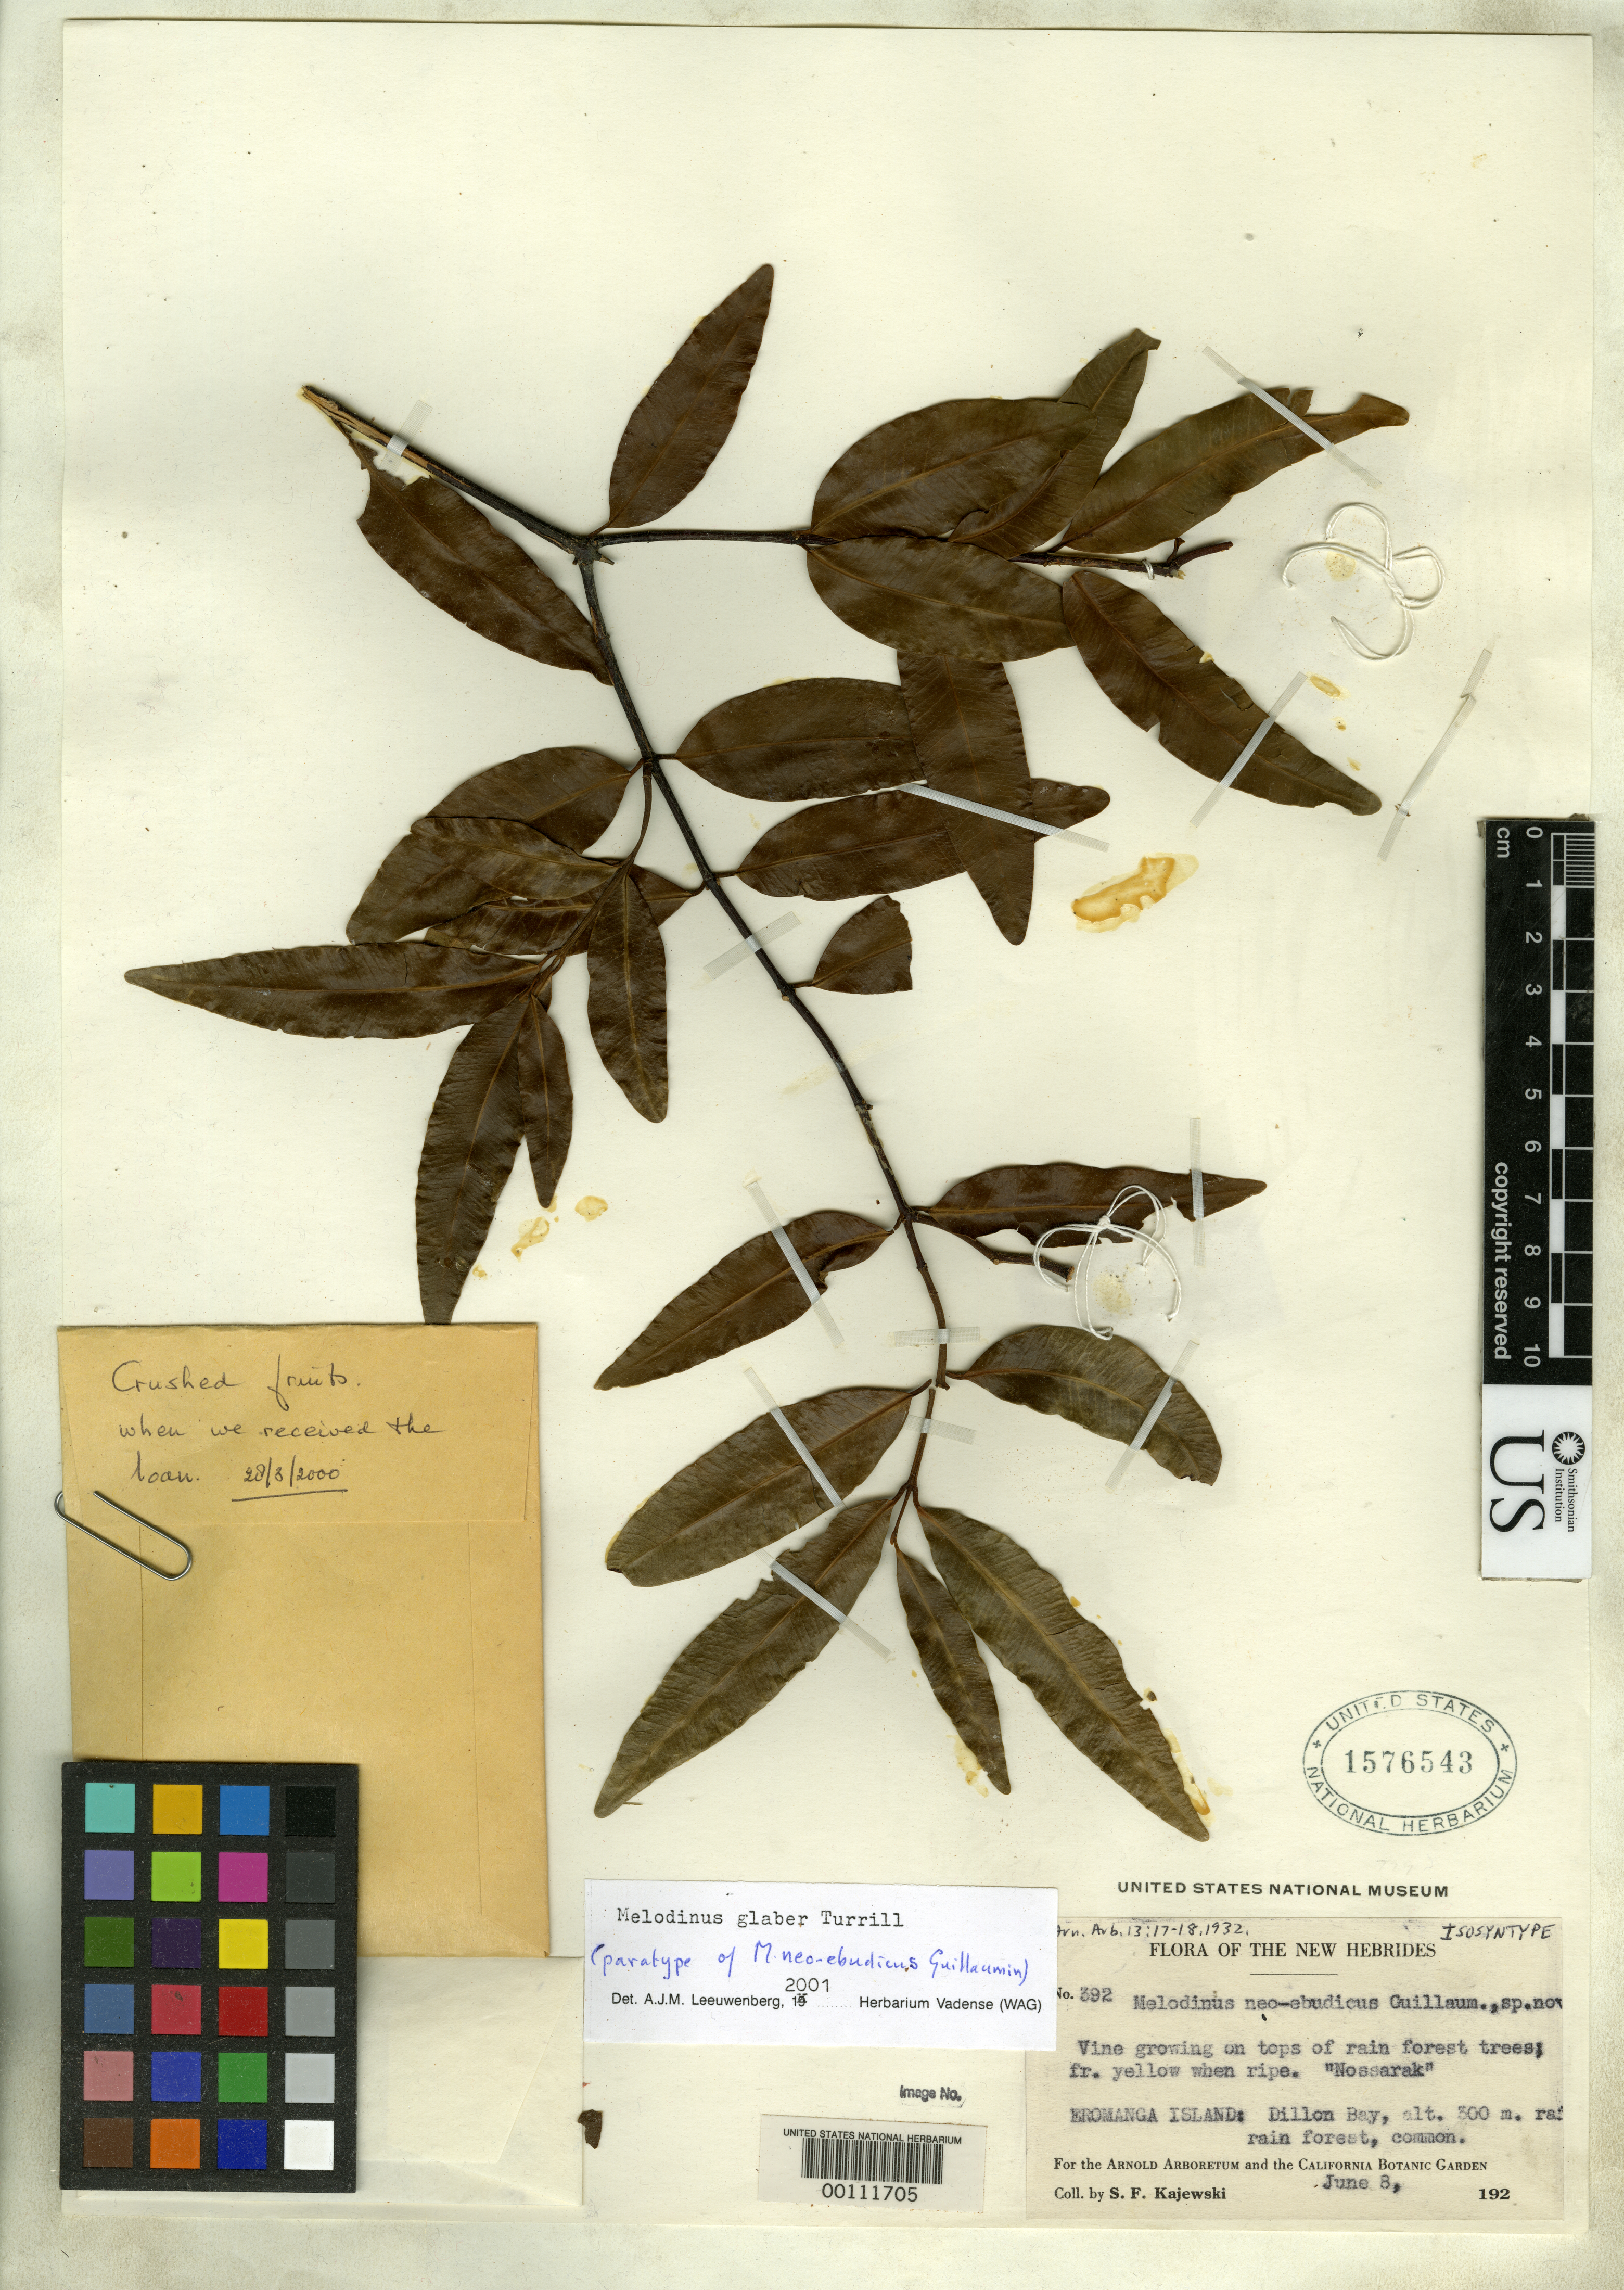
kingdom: Plantae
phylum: Tracheophyta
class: Magnoliopsida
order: Gentianales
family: Apocynaceae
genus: Melodinus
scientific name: Melodinus neoebudicus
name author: Guillaumin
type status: Isosyntype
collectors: S. Kajewski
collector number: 392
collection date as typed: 08 Jun 1928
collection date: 1928-06-08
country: Vanuatu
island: Erromango [Eromanga]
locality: Dillon Bay.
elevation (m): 300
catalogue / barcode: US 1576543